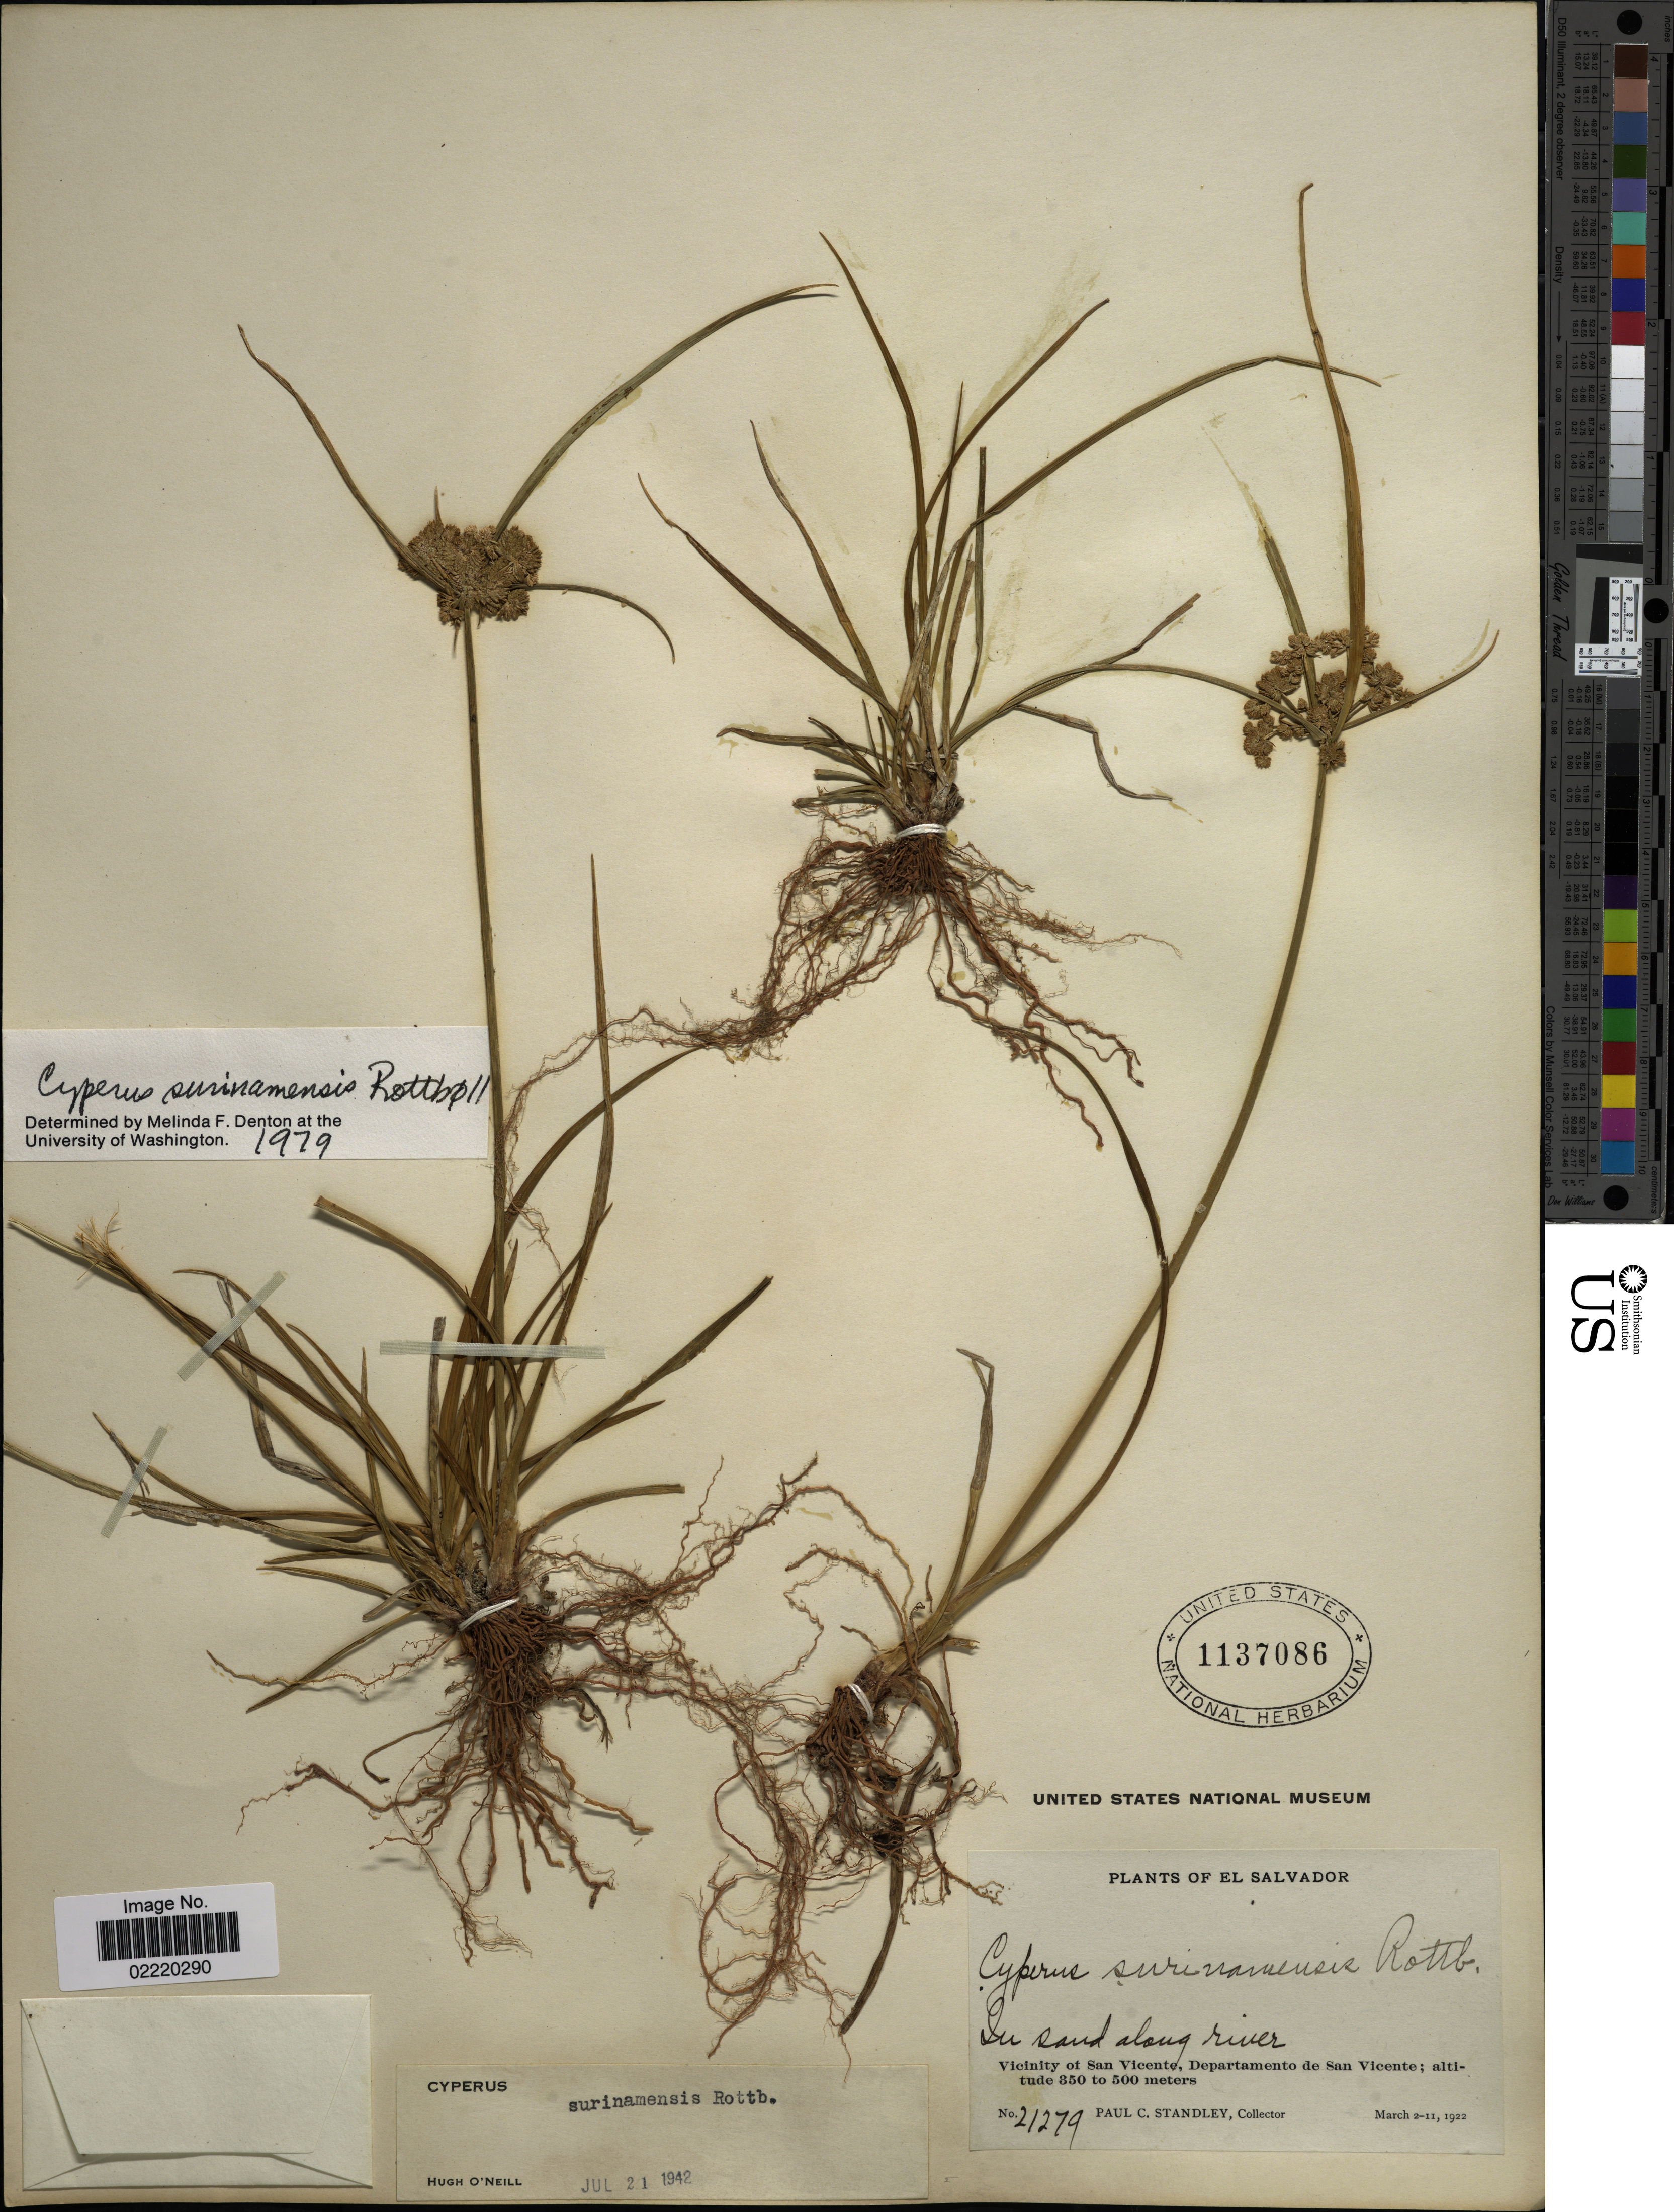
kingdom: Plantae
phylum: Tracheophyta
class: Liliopsida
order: Poales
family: Cyperaceae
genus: Cyperus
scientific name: Cyperus surinamensis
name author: Rottb.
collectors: P. C. Standley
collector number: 21279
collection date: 1922-03-02/1922-03-11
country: El Salvador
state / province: San Vincente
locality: In sand along river, Vicinity of San Vicente.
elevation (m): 350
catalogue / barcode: US 1137086